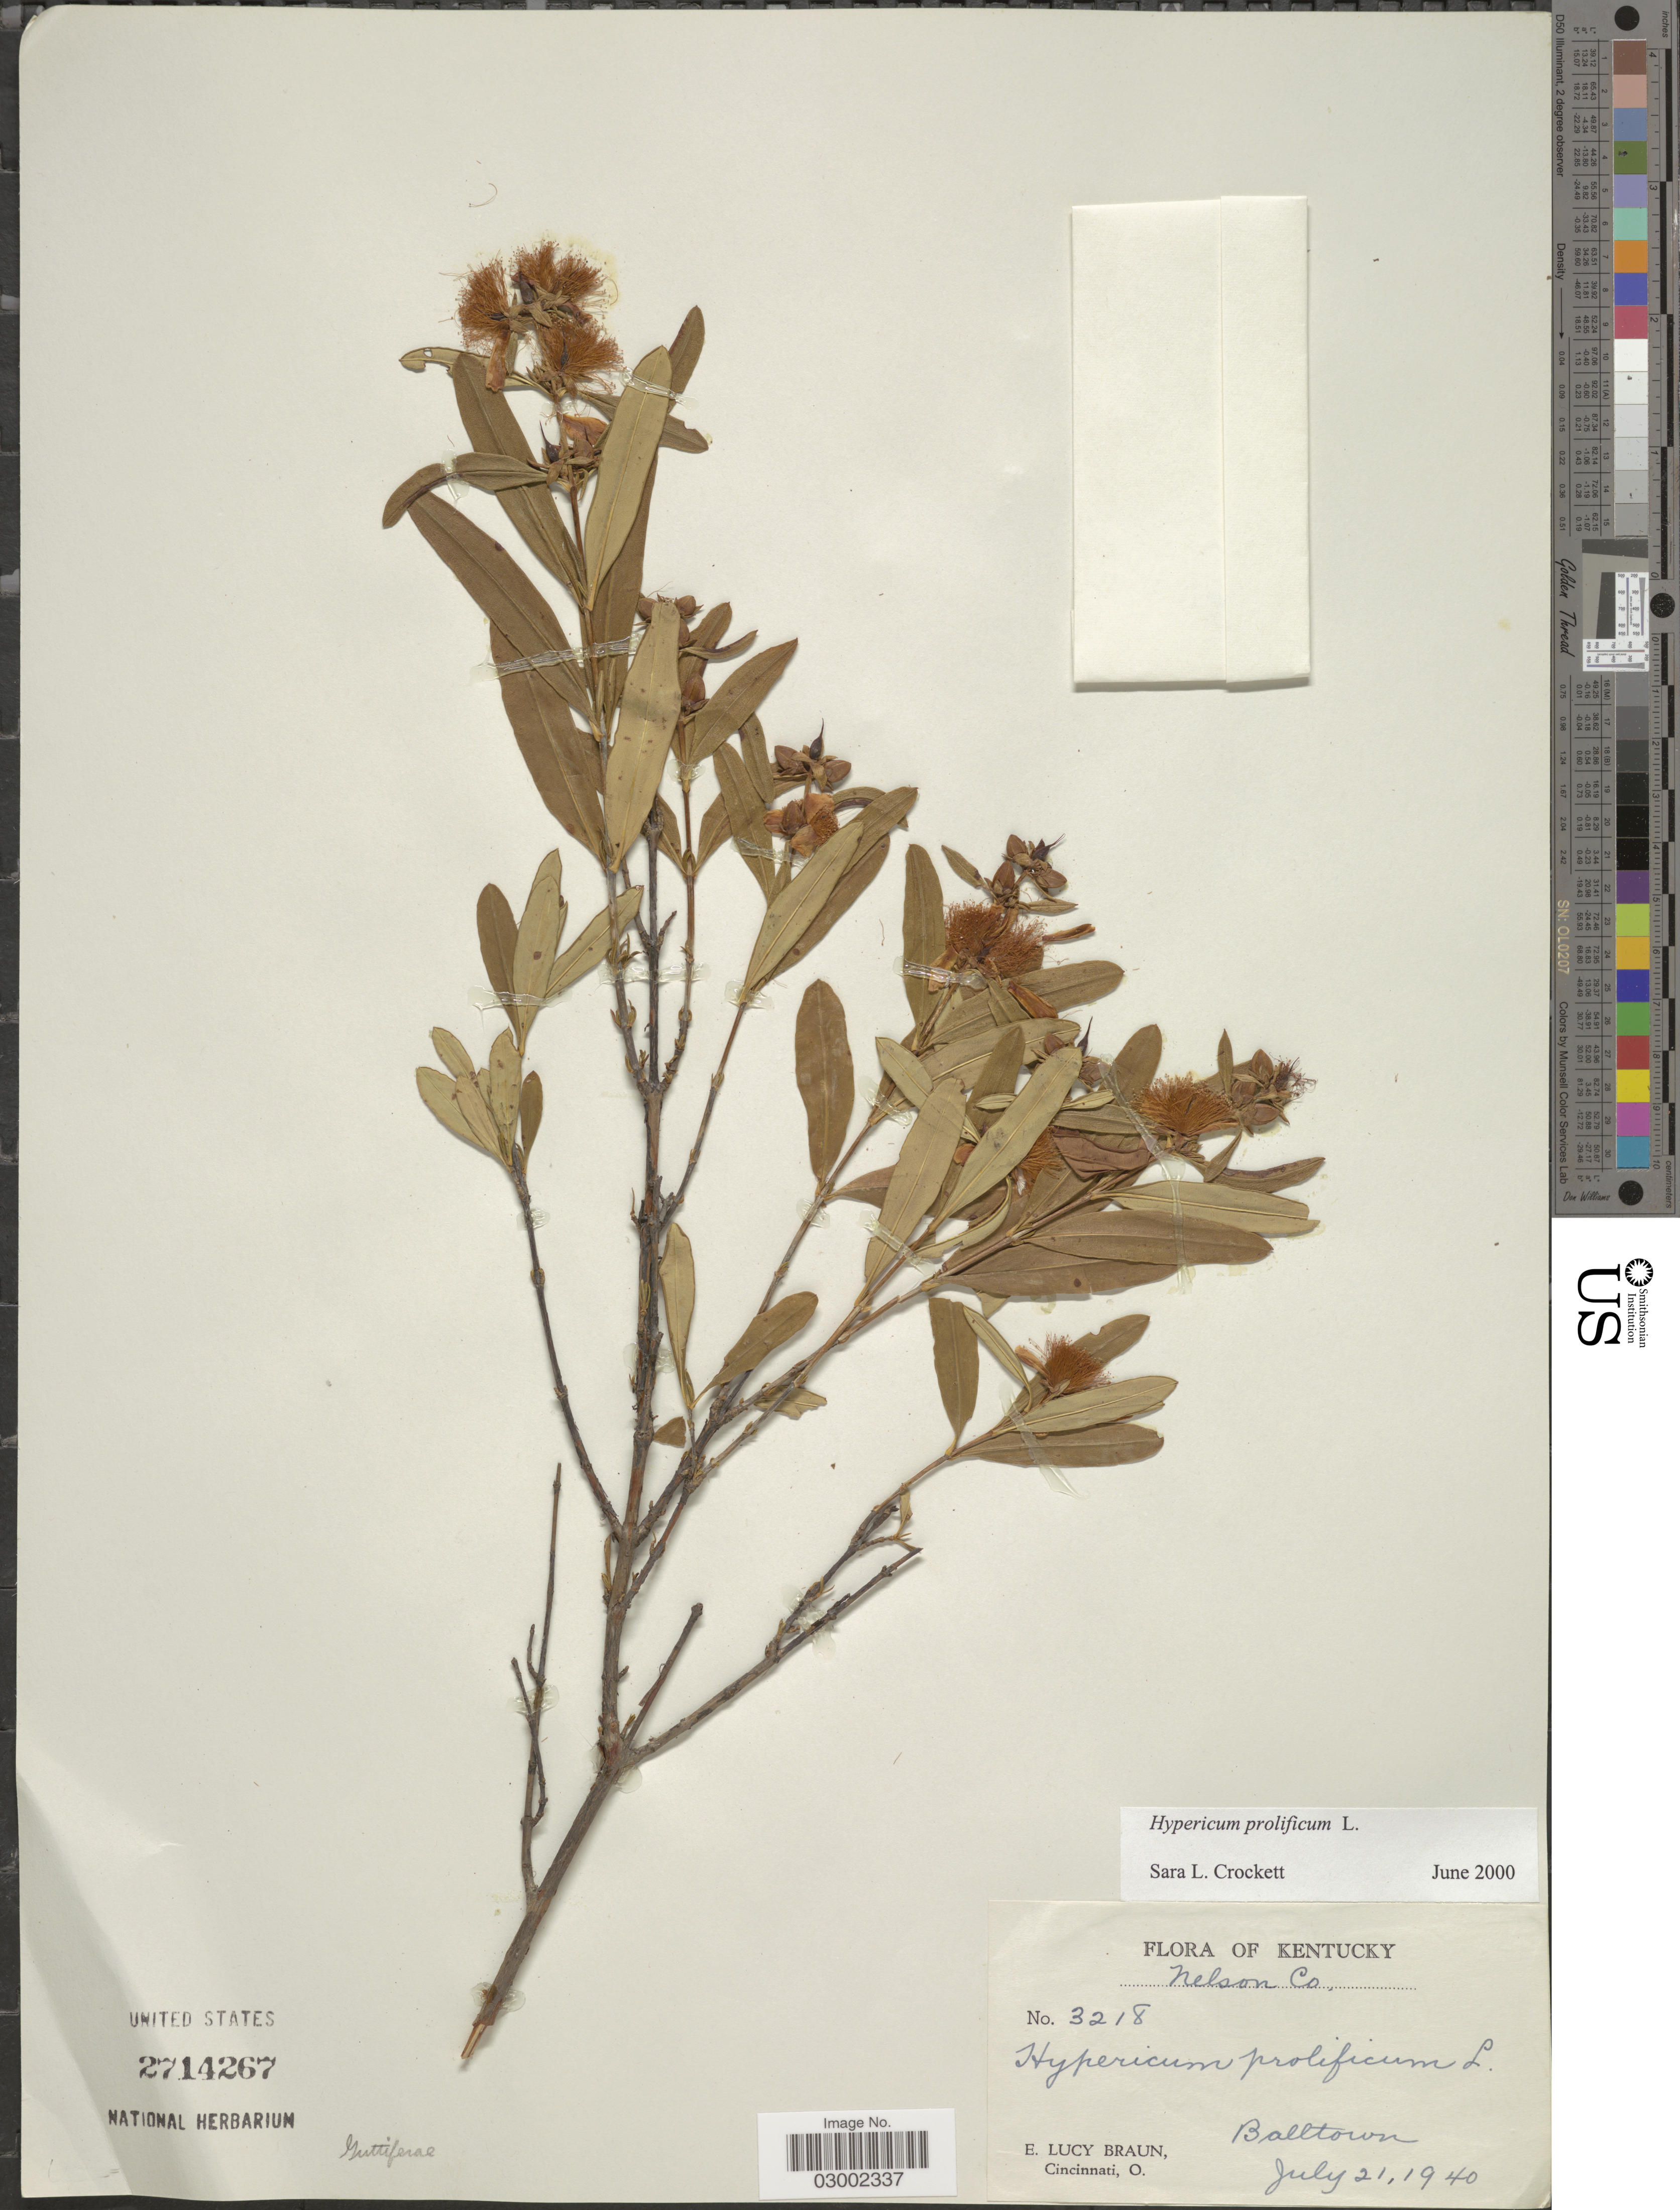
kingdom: Plantae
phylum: Tracheophyta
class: Magnoliopsida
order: Malpighiales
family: Hypericaceae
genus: Hypericum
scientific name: Hypericum prolificum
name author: L.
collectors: E. L. Braun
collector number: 3218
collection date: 1940-07-21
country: United States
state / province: Kentucky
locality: Nelson Co. Baltown.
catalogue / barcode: US 2714267